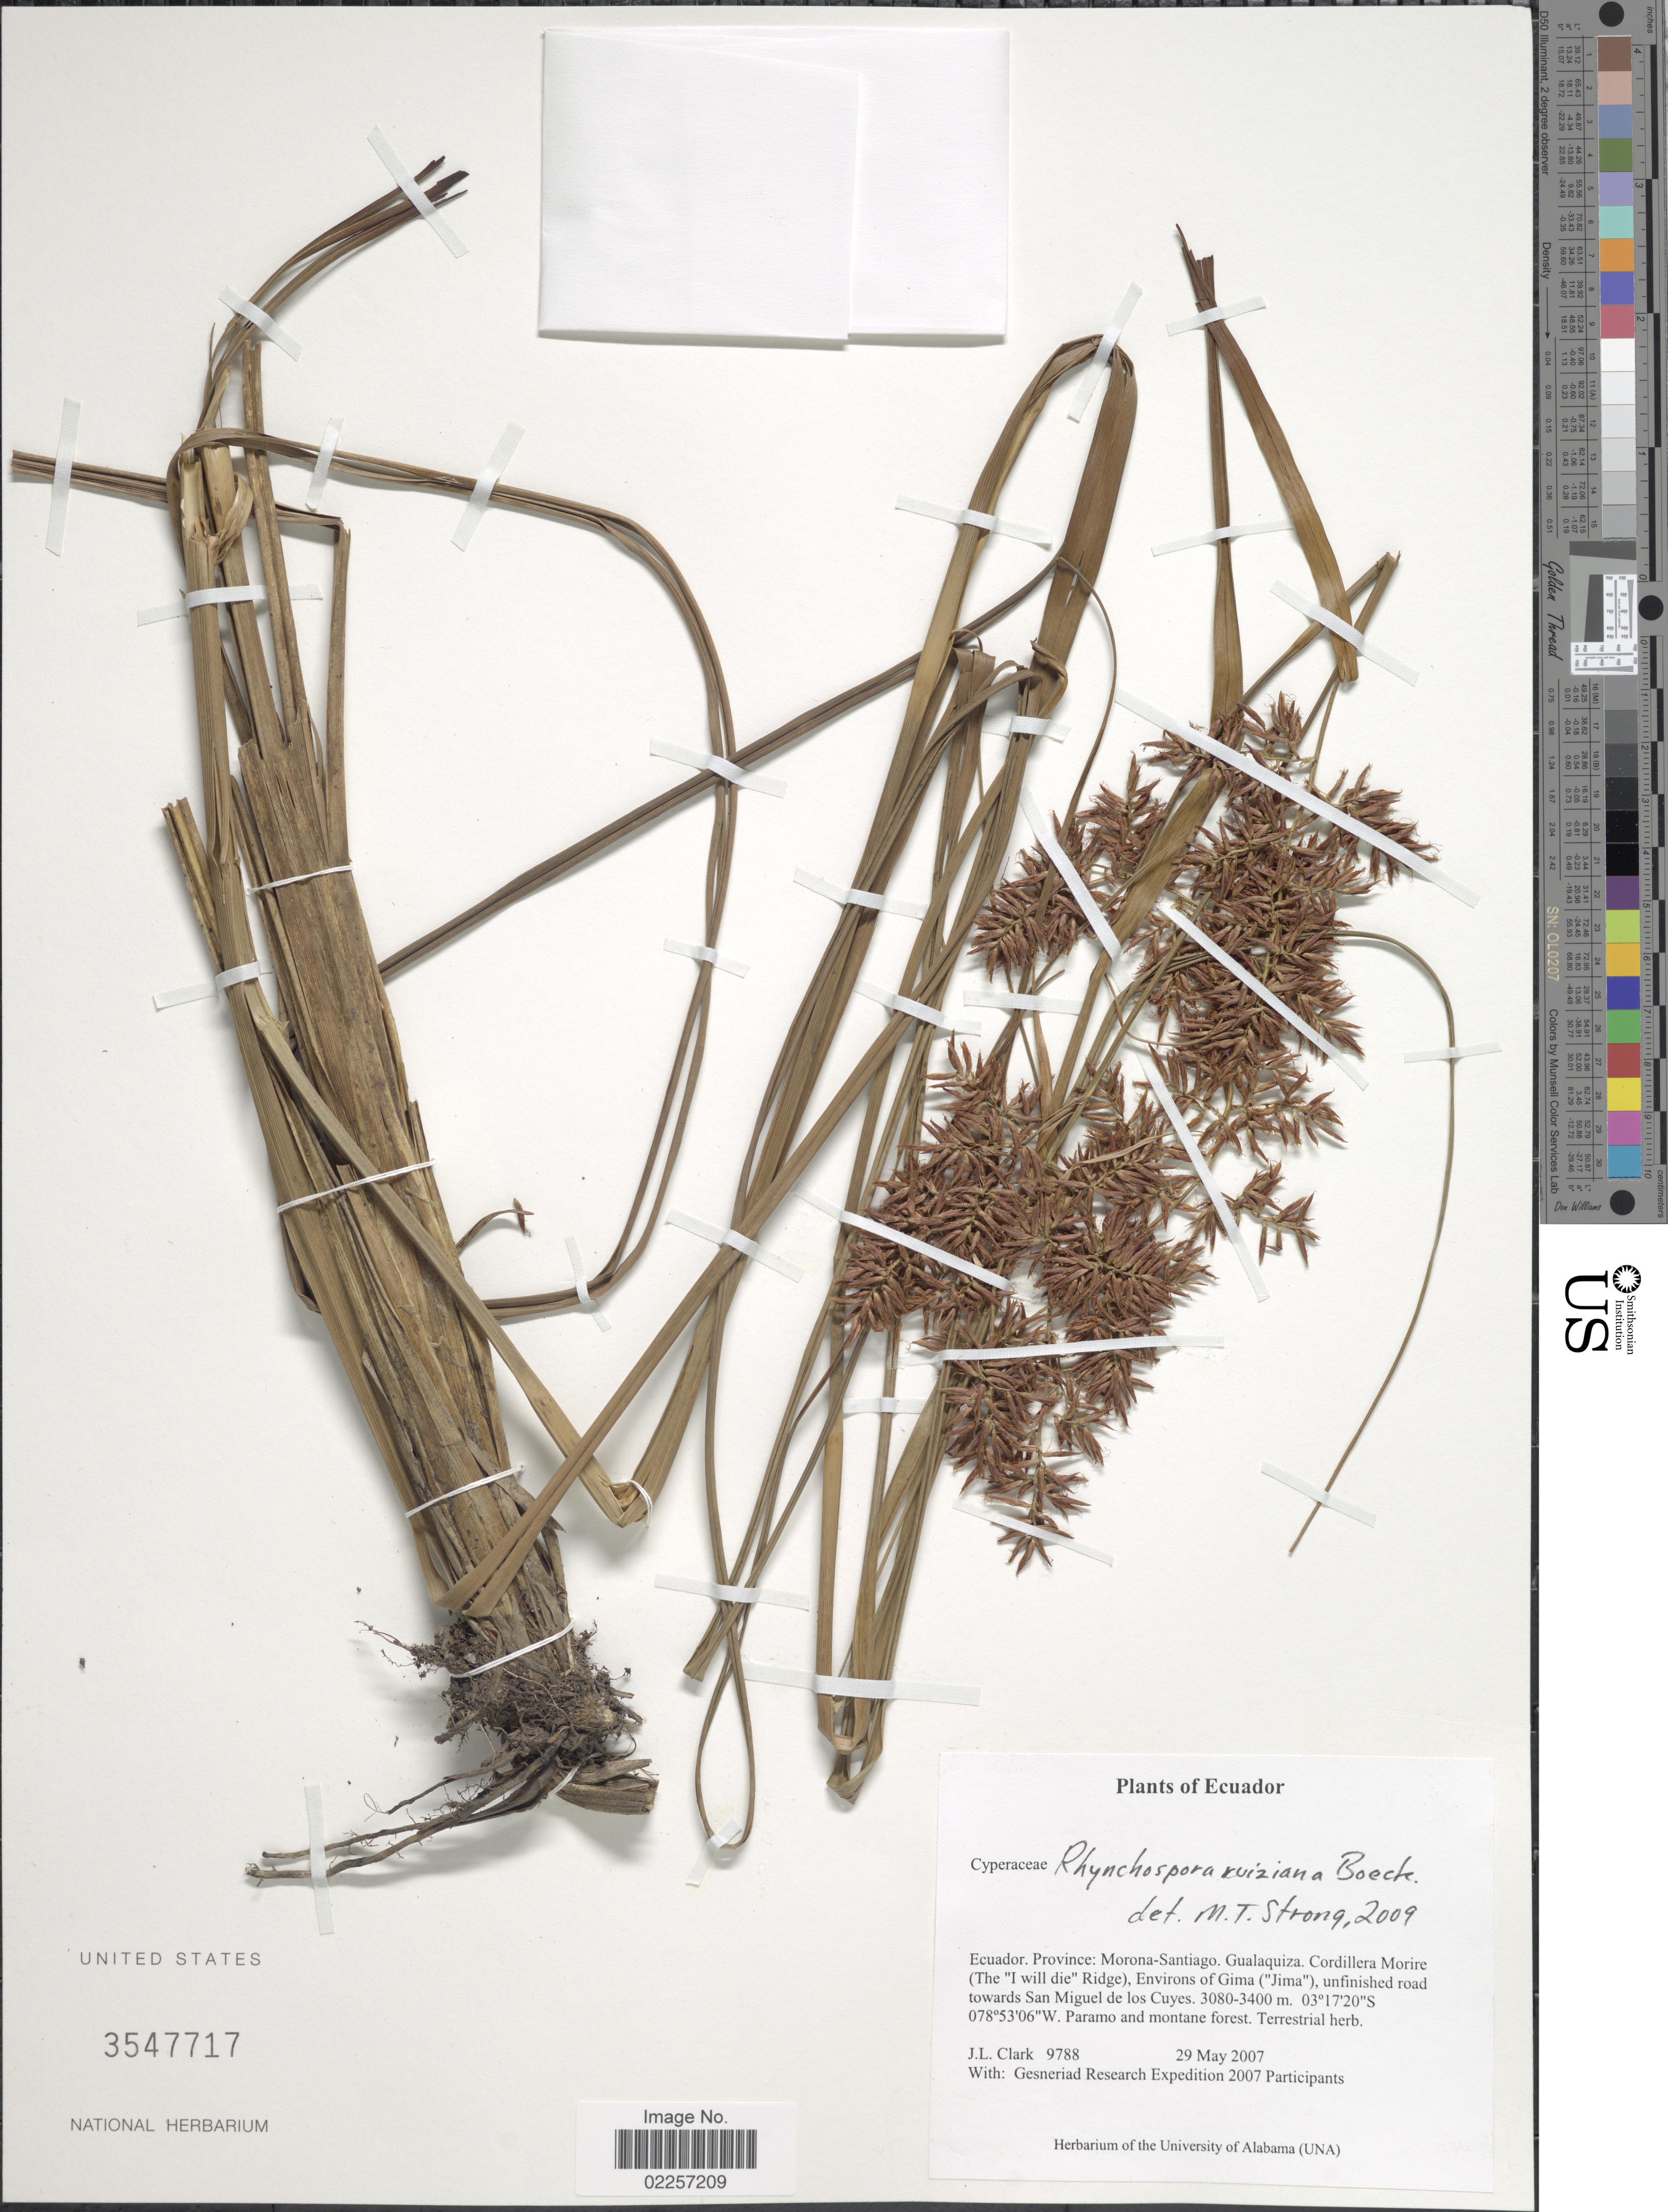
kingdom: Plantae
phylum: Tracheophyta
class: Liliopsida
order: Poales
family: Cyperaceae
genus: Rhynchospora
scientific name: Rhynchospora ruiziana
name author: Boeckeler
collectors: J. L. Clark & Gesneriad Research Expedition 2007 Participants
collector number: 9788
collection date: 2007-05-29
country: Ecuador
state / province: Morona-Santiago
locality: Gualaquiza, Cordillera Morire (The "I will die" Ridge), environs of Gima ("Jima"), unfinished road towards San Miguel de los Cuyes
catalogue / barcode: US 3547717